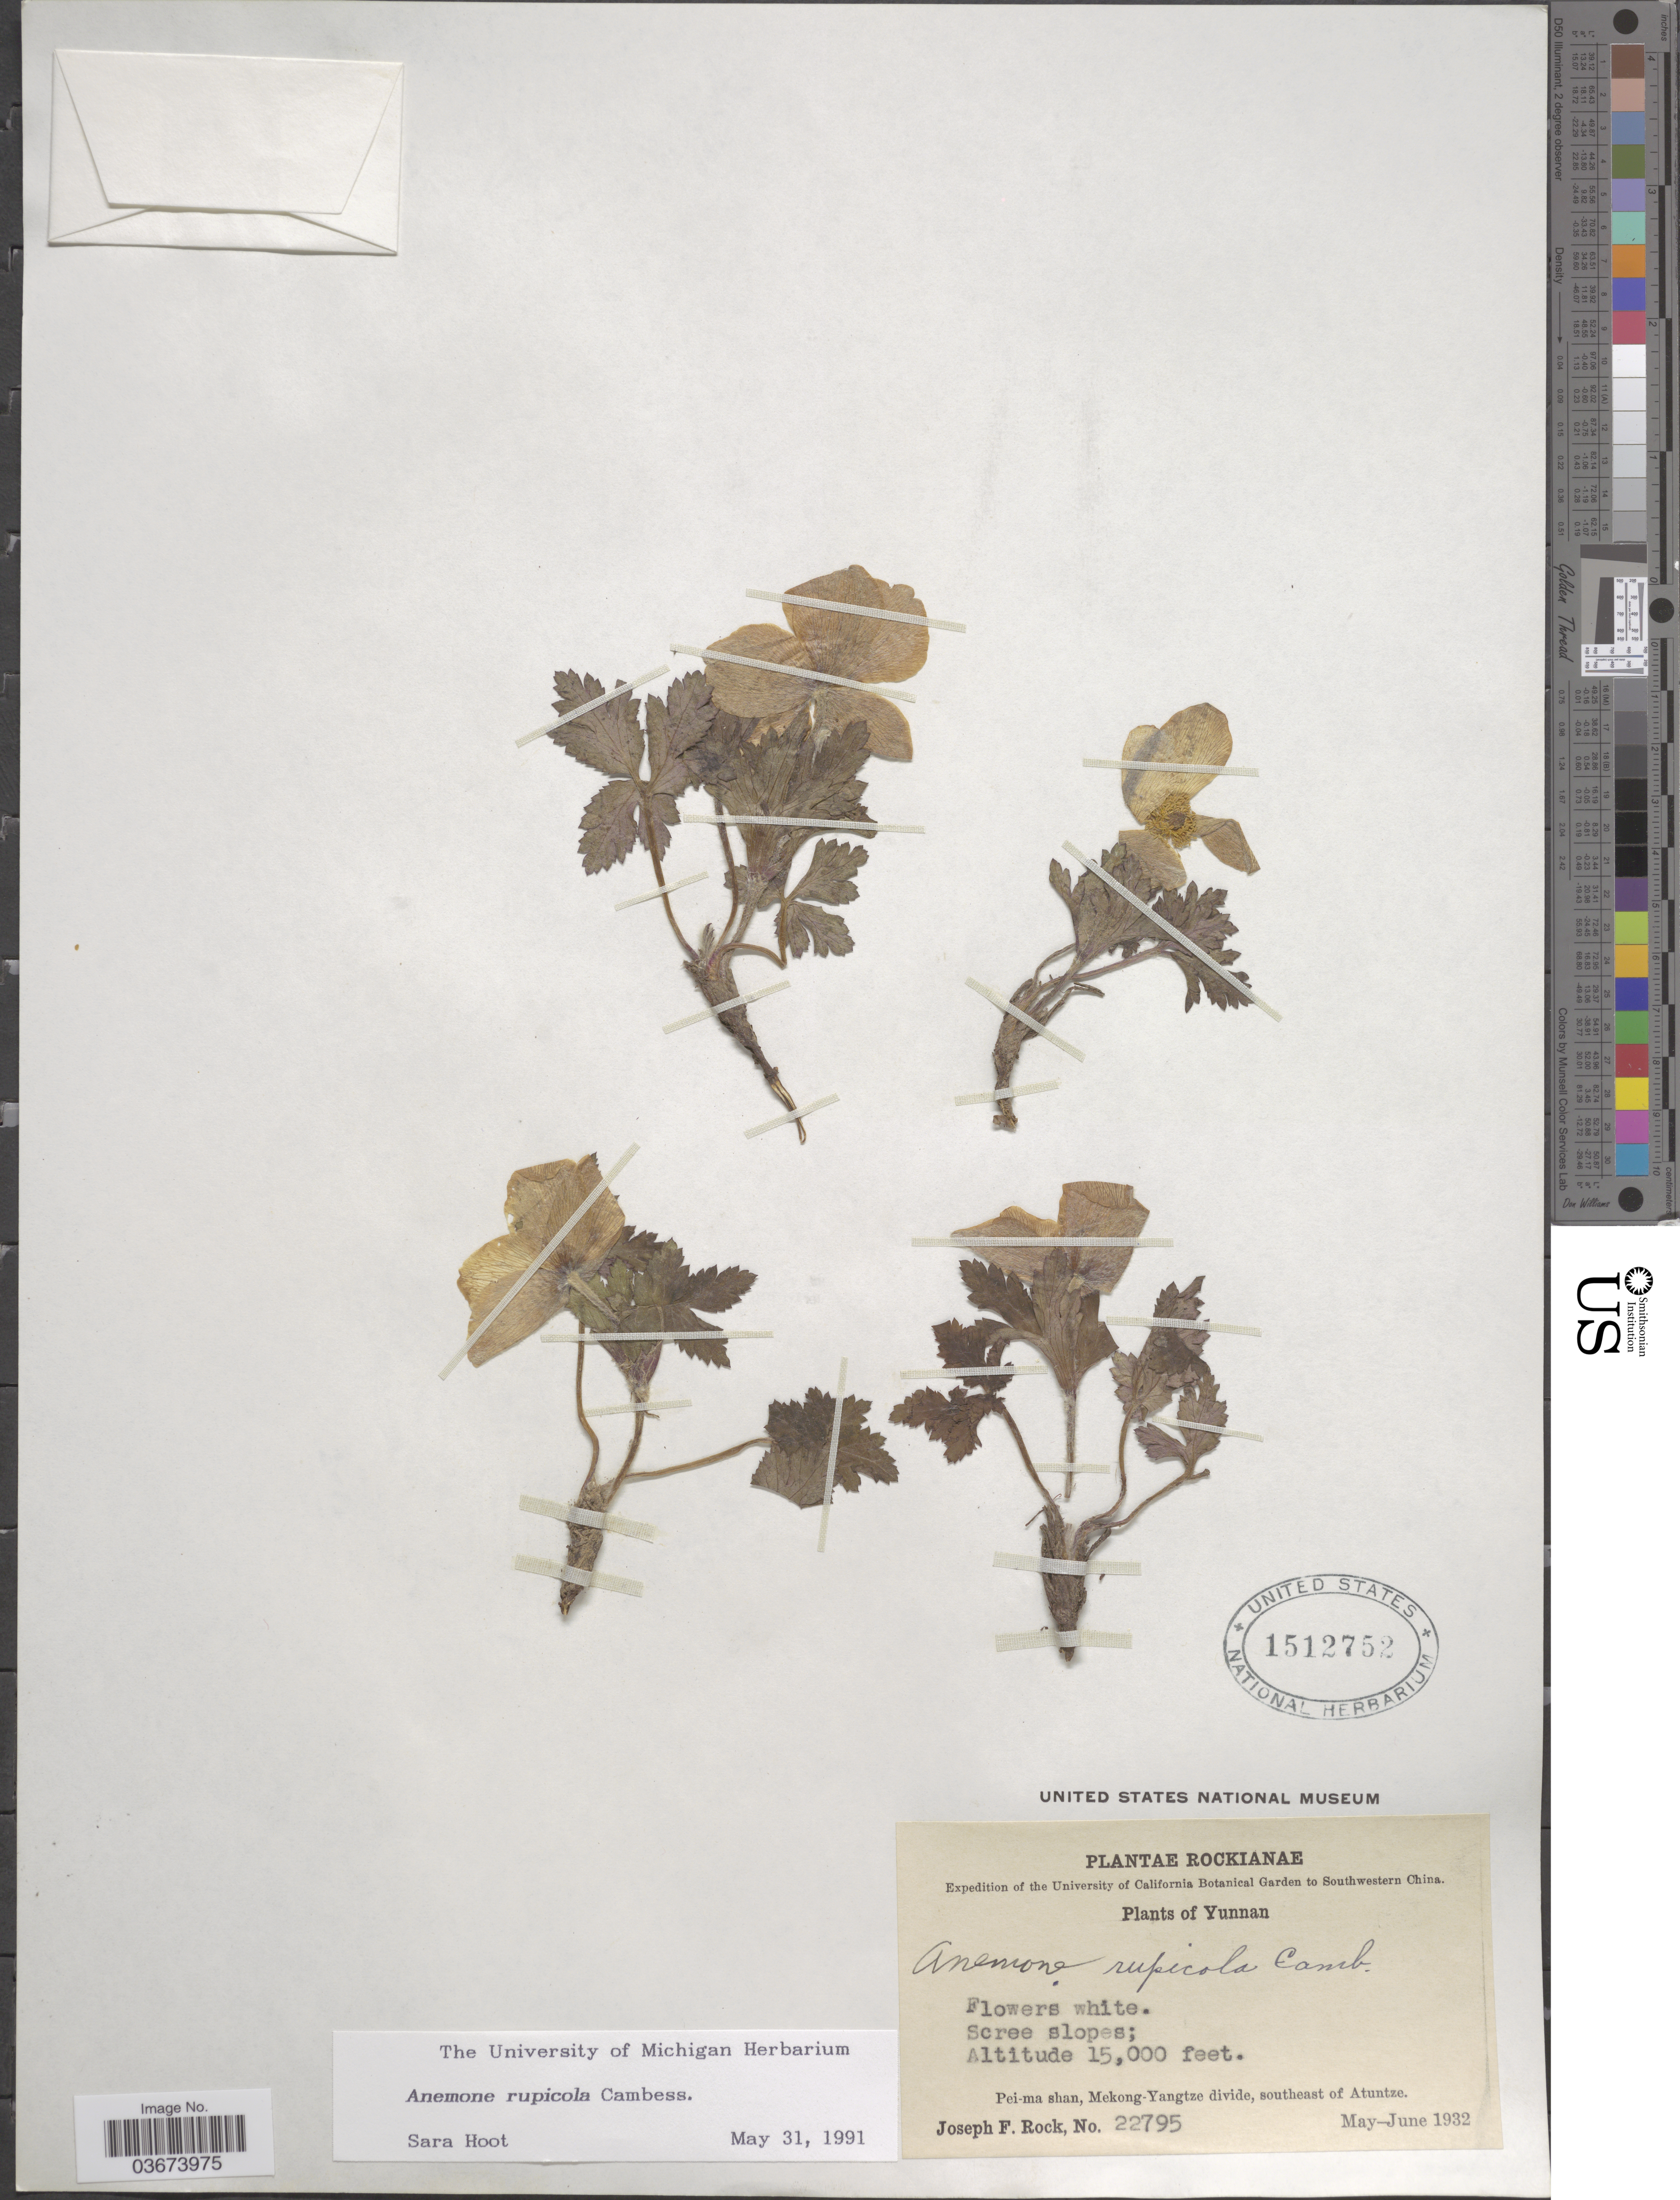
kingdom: Plantae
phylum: Tracheophyta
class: Magnoliopsida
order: Ranunculales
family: Ranunculaceae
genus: Anemone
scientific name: Anemone rupicola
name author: Cambess.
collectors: J. F. Rock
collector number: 22795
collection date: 1932-05/1932-06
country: China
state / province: Yunnan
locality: Rockianae. Southwestern China. Pei-ma shan, Mekong-Yangtze divide, southeast of Atuntze.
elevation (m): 4572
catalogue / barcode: US 1512752